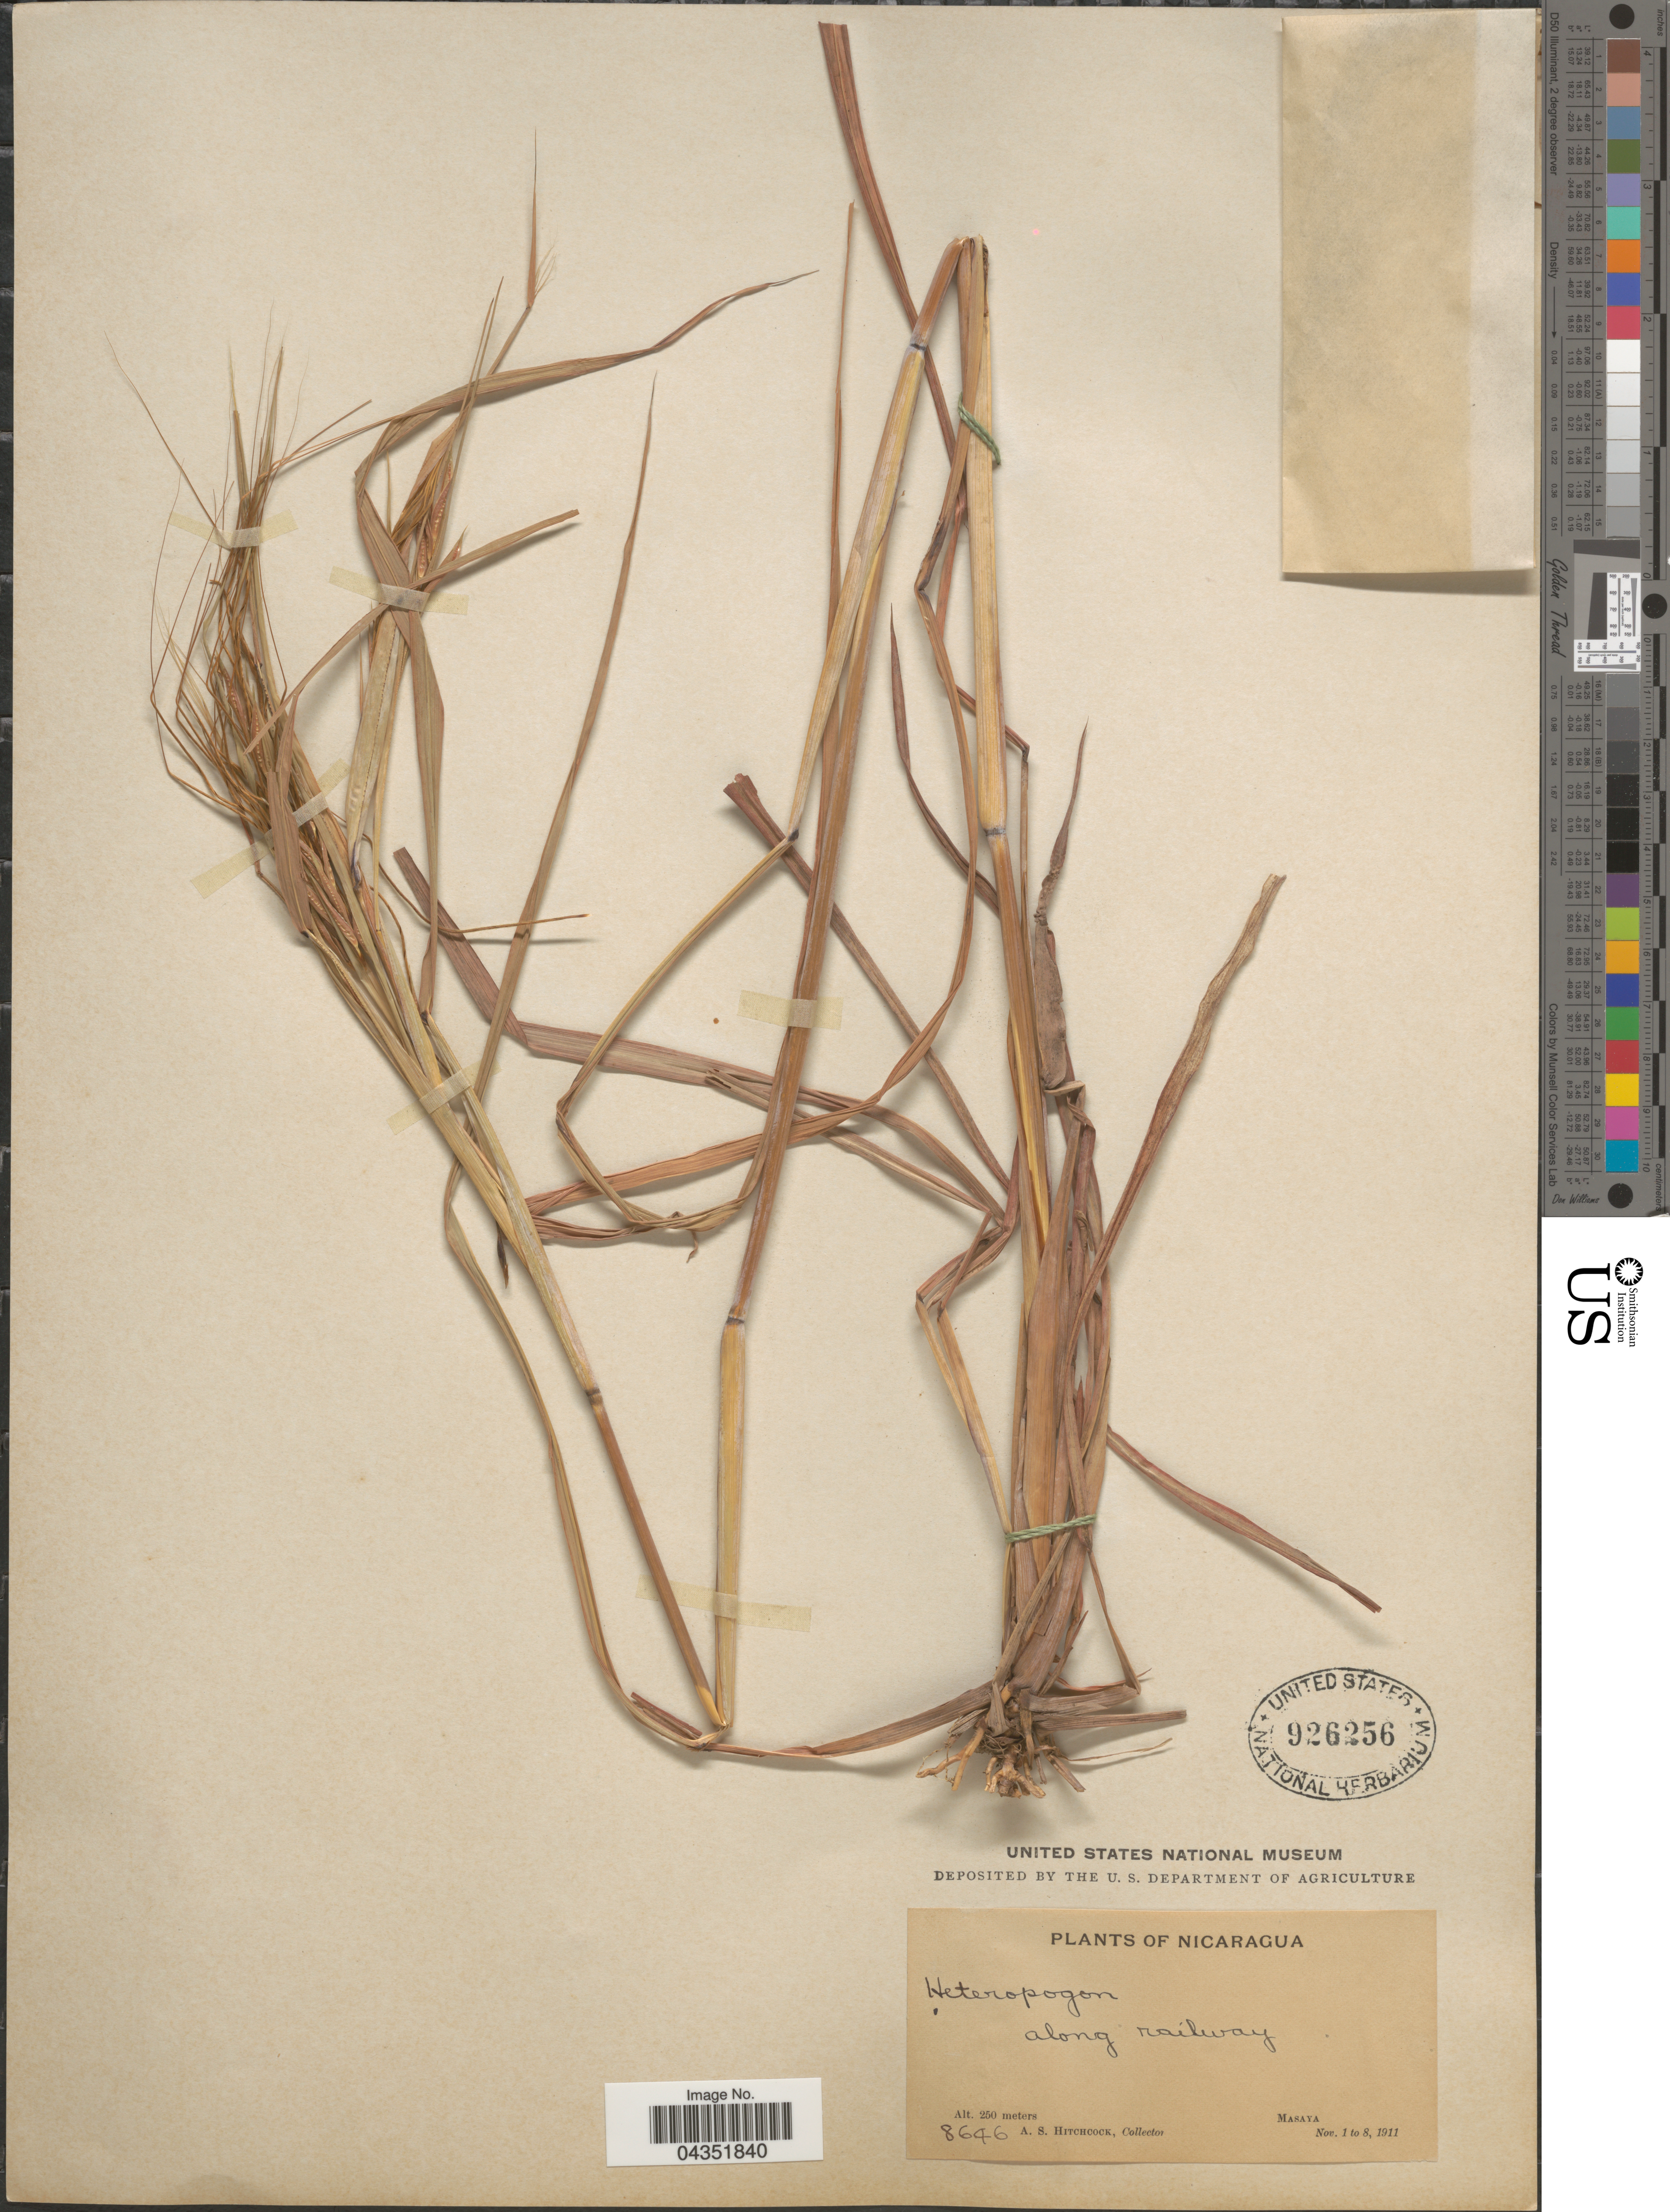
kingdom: Plantae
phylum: Tracheophyta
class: Liliopsida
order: Poales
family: Poaceae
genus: Heteropogon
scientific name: Heteropogon melanocarpus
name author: (Elliott) Benth.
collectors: A. S. Hitchcock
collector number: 8646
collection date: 1911-11-01/1911-11-08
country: Nicaragua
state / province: Masaya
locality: Along railway.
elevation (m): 250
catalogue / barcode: US 926256